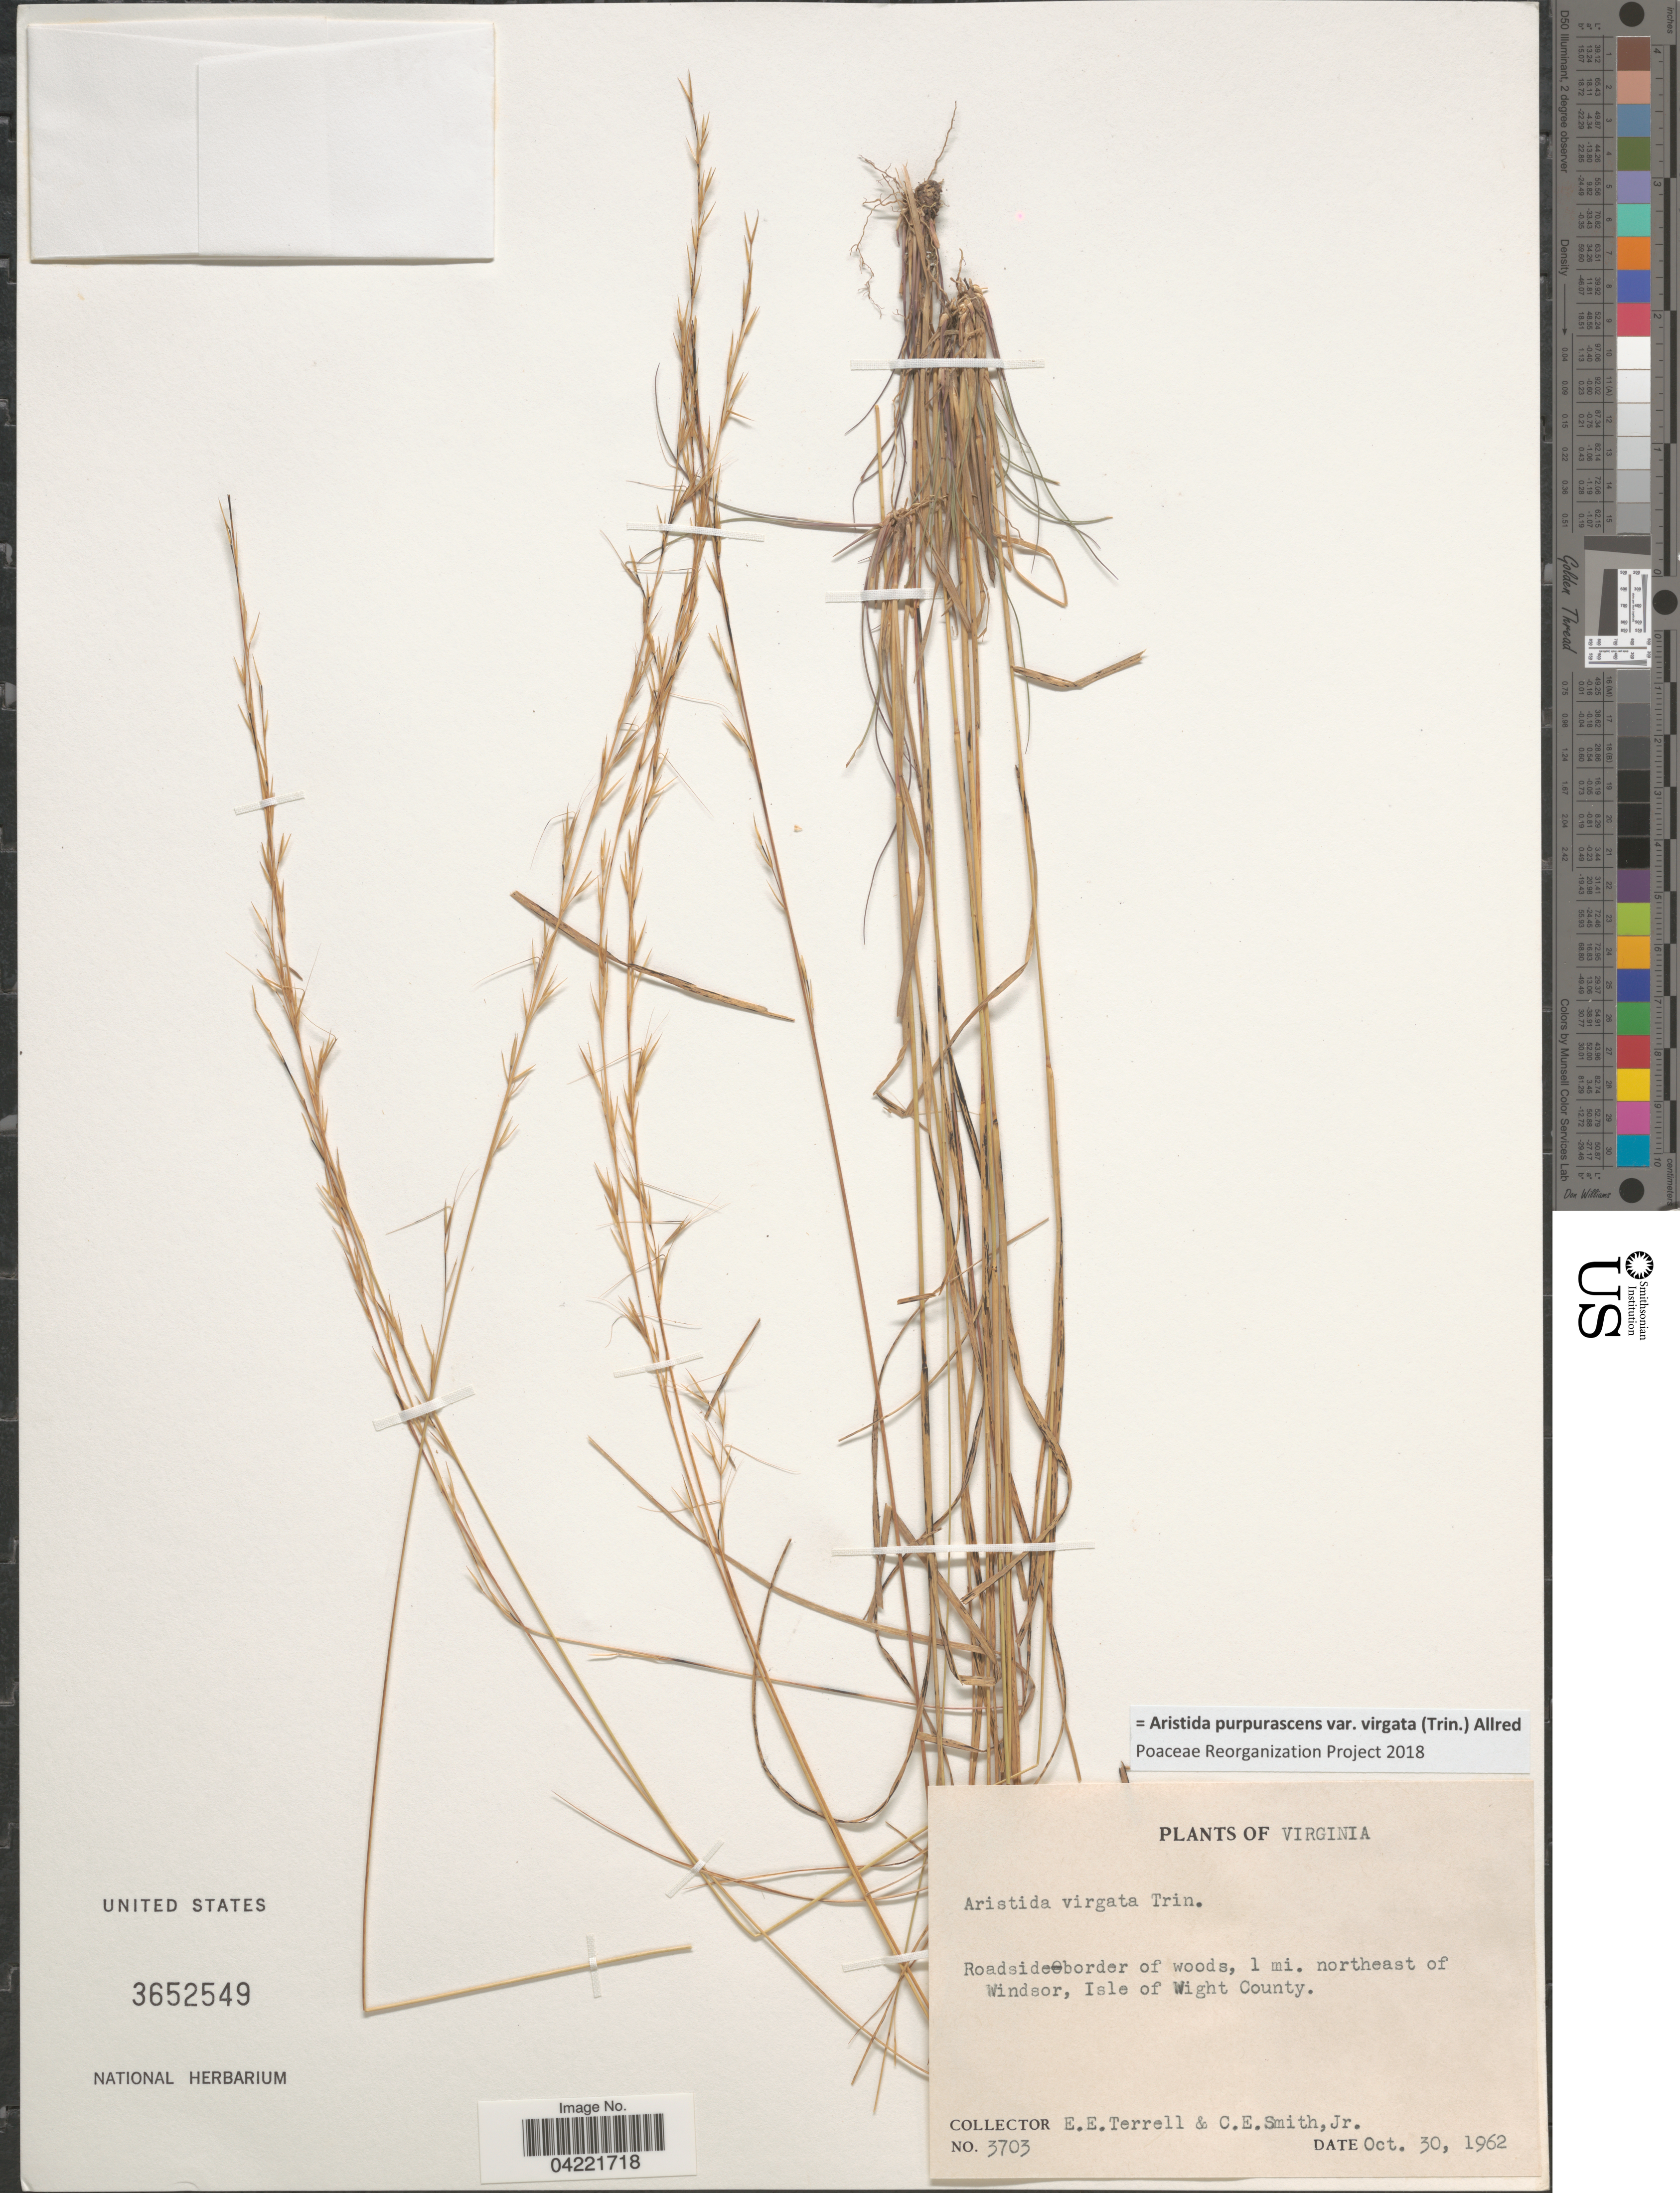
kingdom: Plantae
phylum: Tracheophyta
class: Liliopsida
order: Poales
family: Poaceae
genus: Aristida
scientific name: Aristida purpurascens var. virgata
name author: (Trin.) Allred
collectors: E. E. Terrell & C. E. Smith Jr.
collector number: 3703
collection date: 1962-10-30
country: United States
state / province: Virginia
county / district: Isle of Wight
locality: Roadside border of woods, 1 mi. NE of Windsor.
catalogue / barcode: US 3652549